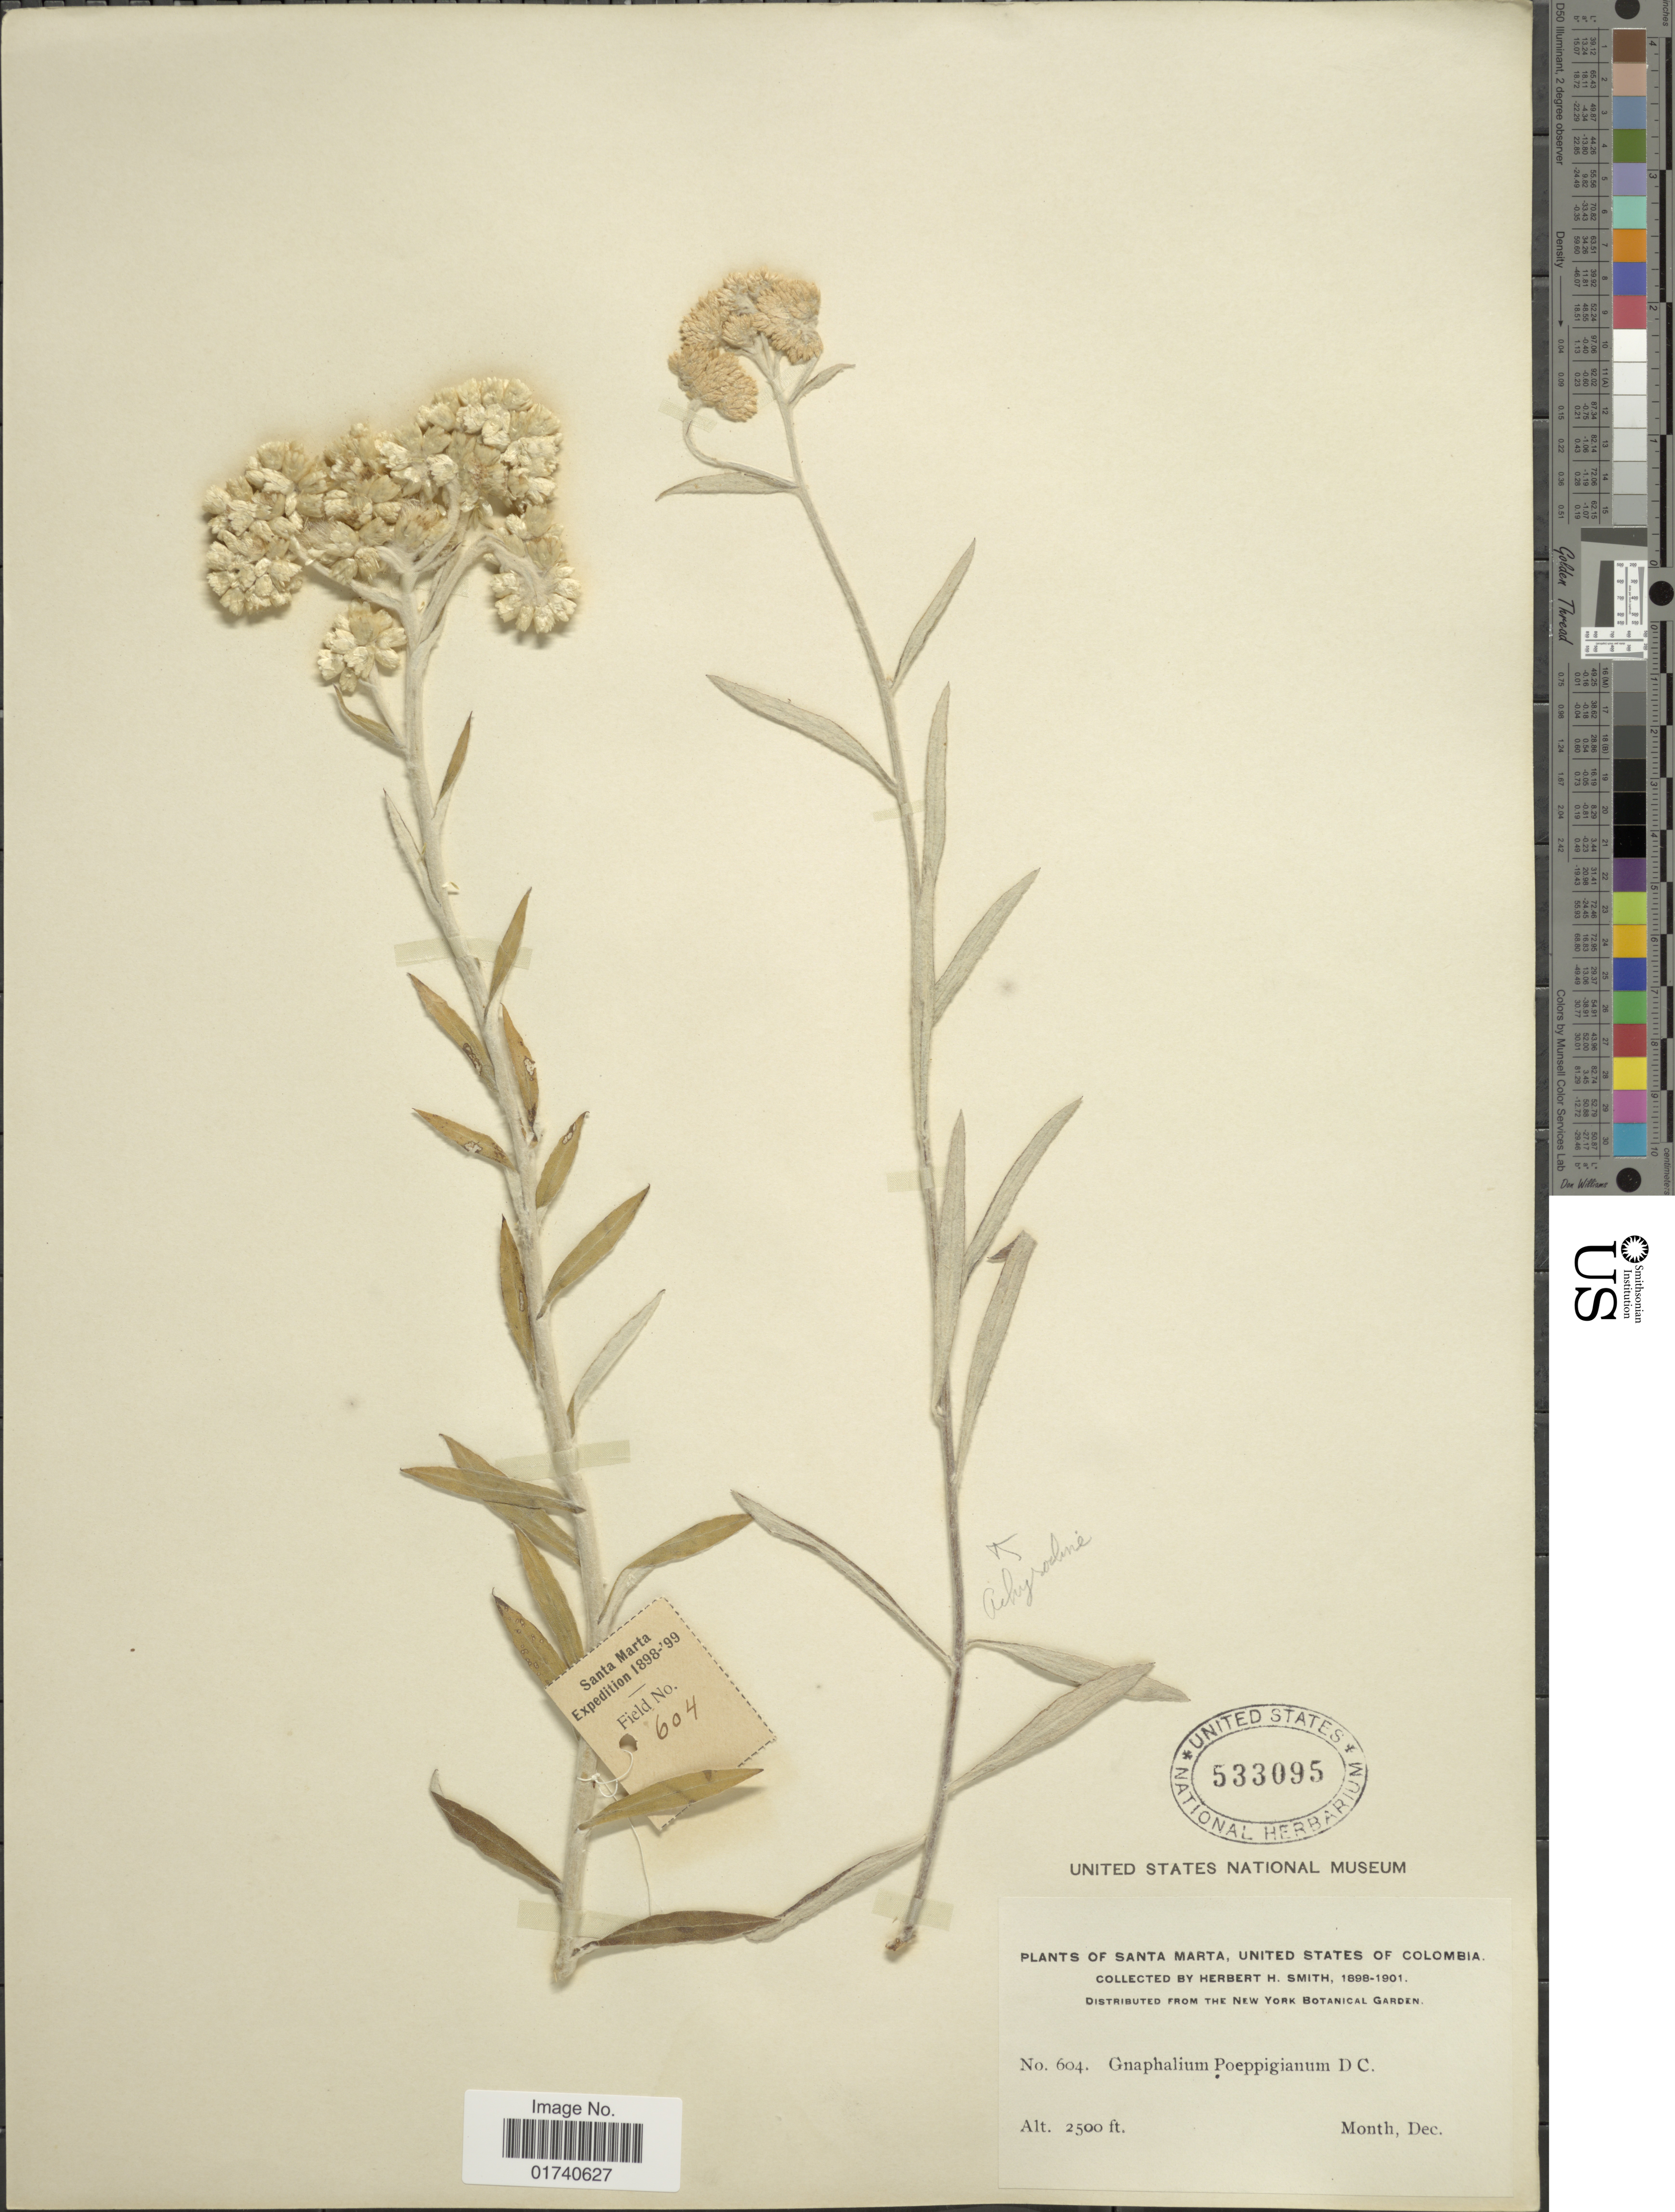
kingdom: Plantae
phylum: Tracheophyta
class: Magnoliopsida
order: Asterales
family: Asteraceae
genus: Pseudognaphalium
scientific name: Pseudognaphalium elegans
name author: (Kunth) Kartesz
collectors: Herbert H. Smith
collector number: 604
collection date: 1898-12/1901-12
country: Colombia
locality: Santa Marta, United States of Colombia.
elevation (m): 762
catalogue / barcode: US 533095